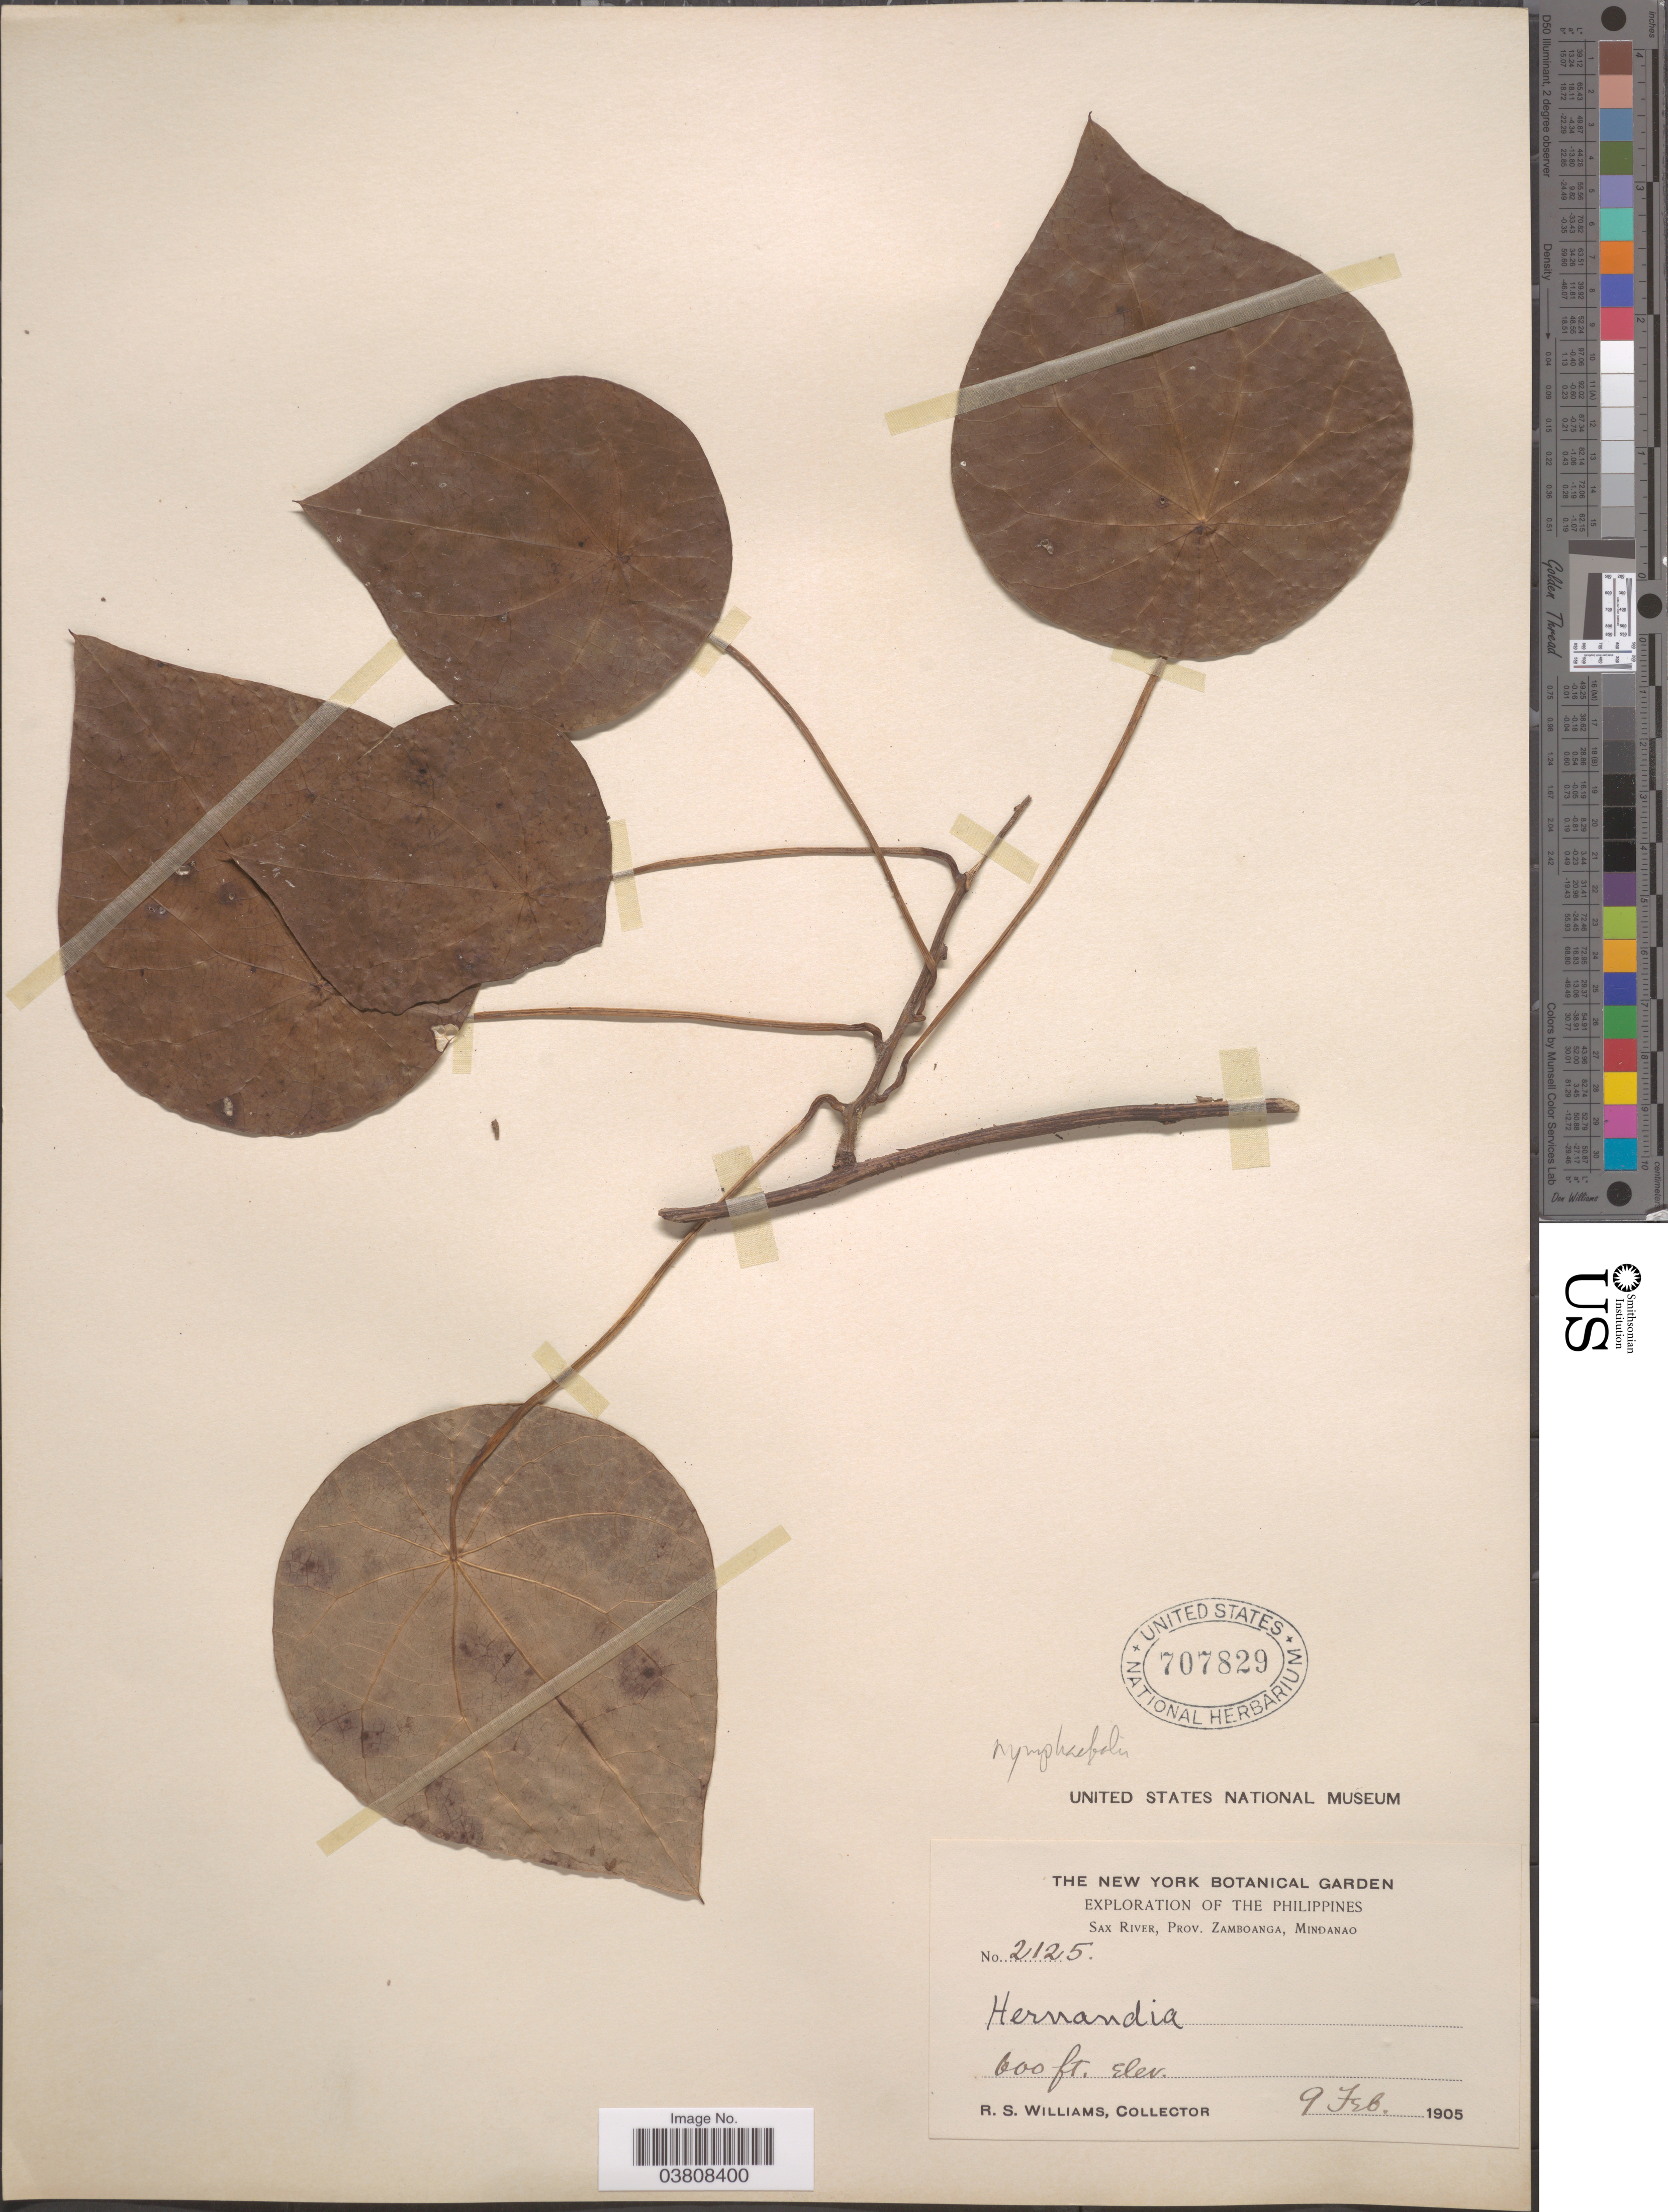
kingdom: Plantae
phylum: Tracheophyta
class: Magnoliopsida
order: Laurales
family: Hernandiaceae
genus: Hernandia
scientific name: Hernandia nymphaeifolia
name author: (C. Presl) Kubitzki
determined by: Strong, Mark T., (BOT), Smithsonian Institution - National Museum of Natural History (UNITED STATES)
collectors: R. S. Williams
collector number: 2125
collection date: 1905-02-09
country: Philippines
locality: Sax River, Prov. Zamboanga, Mindanao.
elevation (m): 183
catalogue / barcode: US 707829